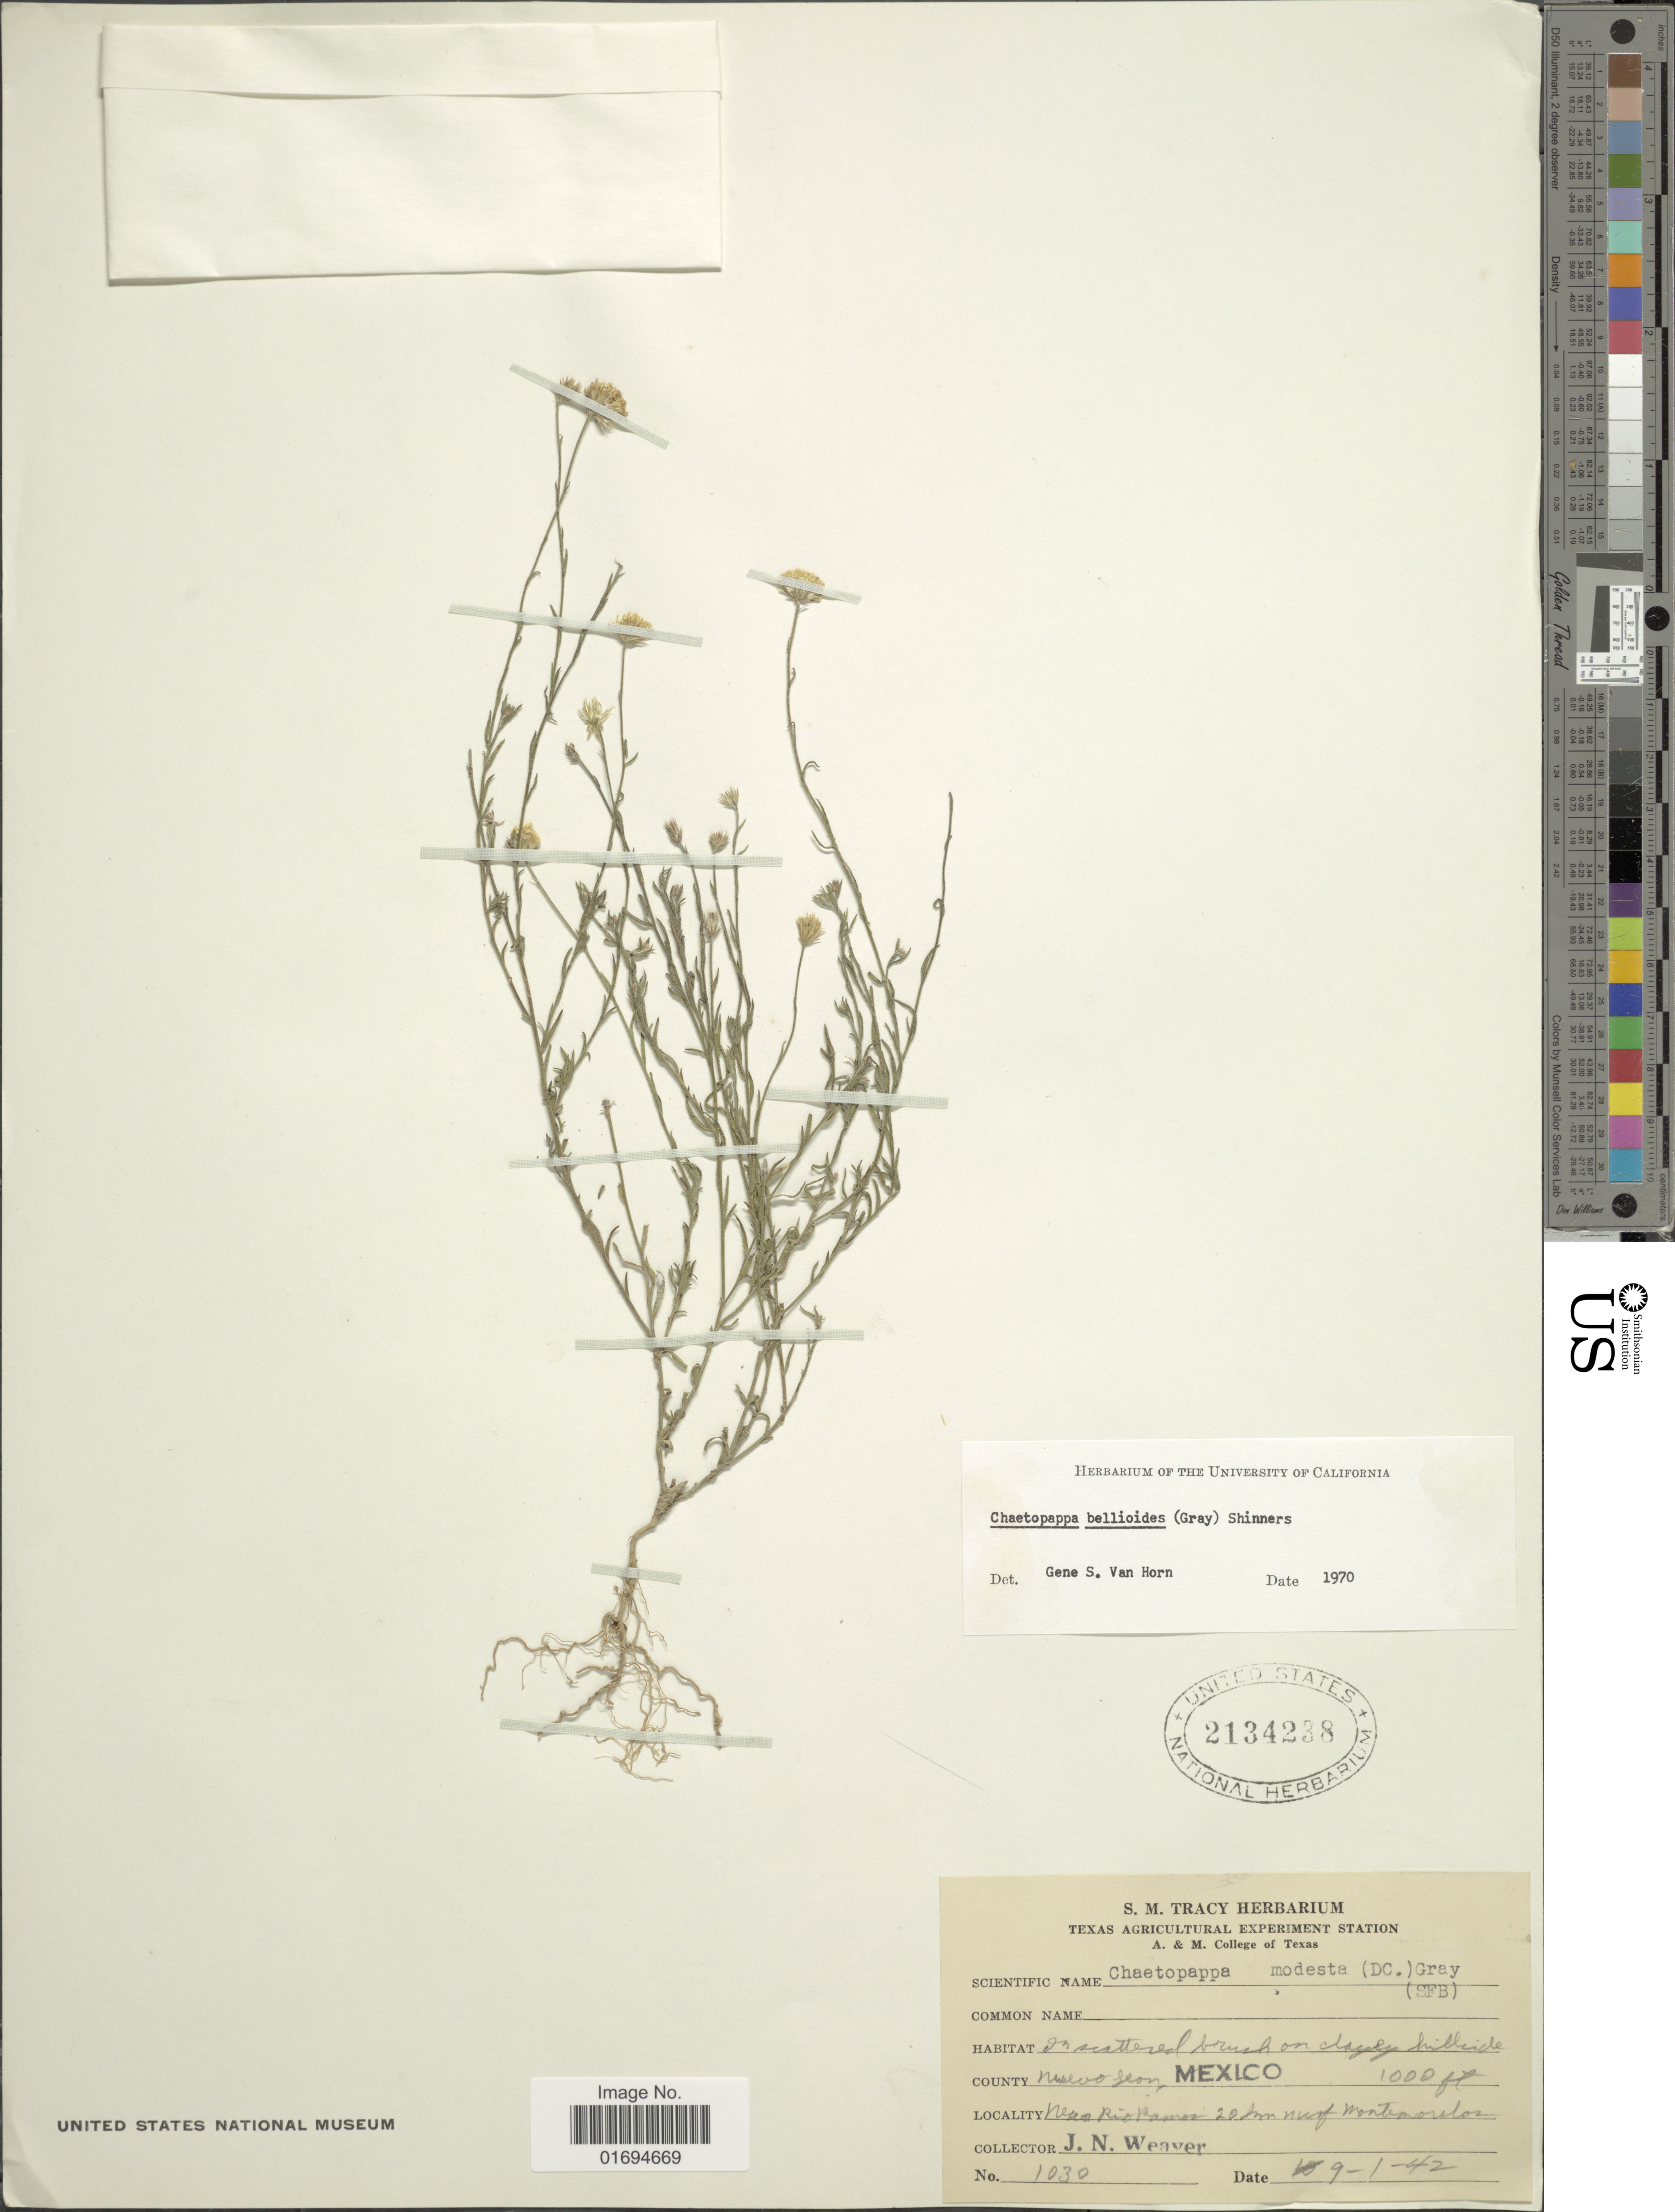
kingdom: Plantae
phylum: Tracheophyta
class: Magnoliopsida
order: Asterales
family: Asteraceae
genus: Chaetopappa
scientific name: Chaetopappa bellioides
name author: (A. Gray) Shinners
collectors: J. N. Weaver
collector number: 1030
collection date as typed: Transcribed d/m/y: 9/1/42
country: Mexico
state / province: Nuevo León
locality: Near Rio Ramos, 20 km nw of Monterelos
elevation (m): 305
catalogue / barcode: US 2134238